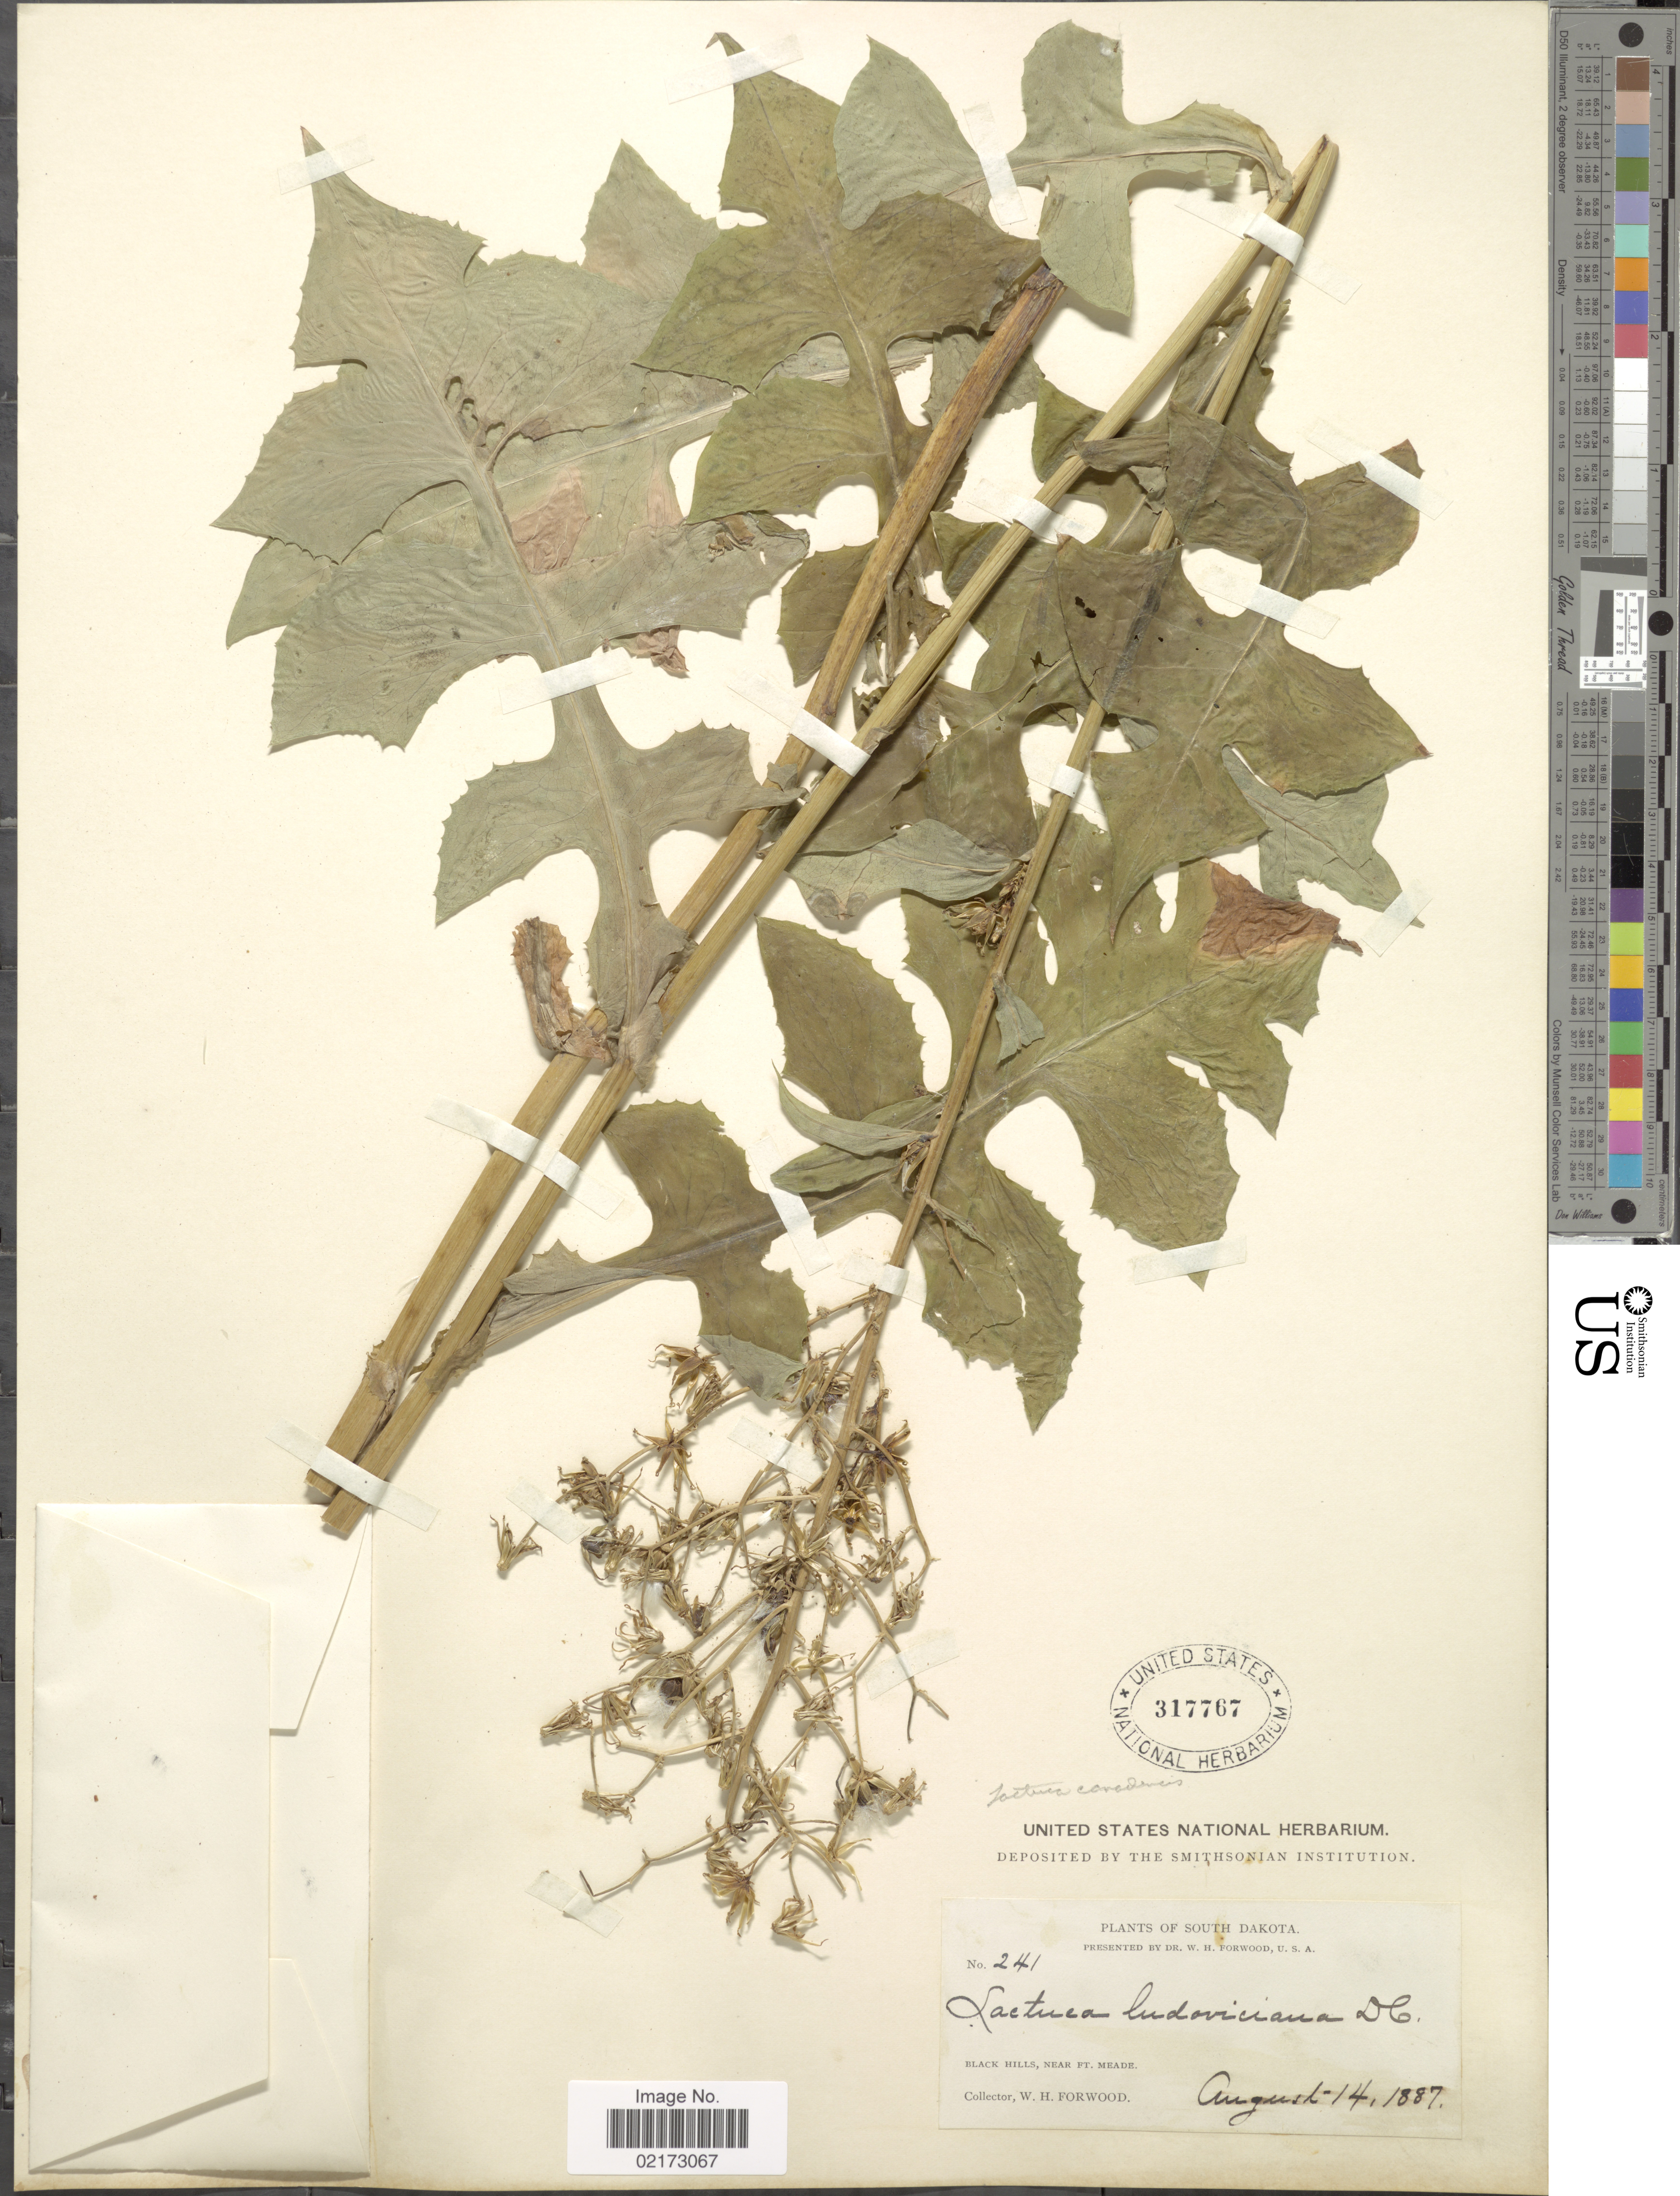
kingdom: Plantae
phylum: Tracheophyta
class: Magnoliopsida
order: Asterales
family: Asteraceae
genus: Lactuca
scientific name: Lactuca canadensis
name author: L.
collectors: W. Forwood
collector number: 241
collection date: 1887-08-14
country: United States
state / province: South Dakota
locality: Black Hills, near Ft. Meade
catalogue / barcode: US 317767